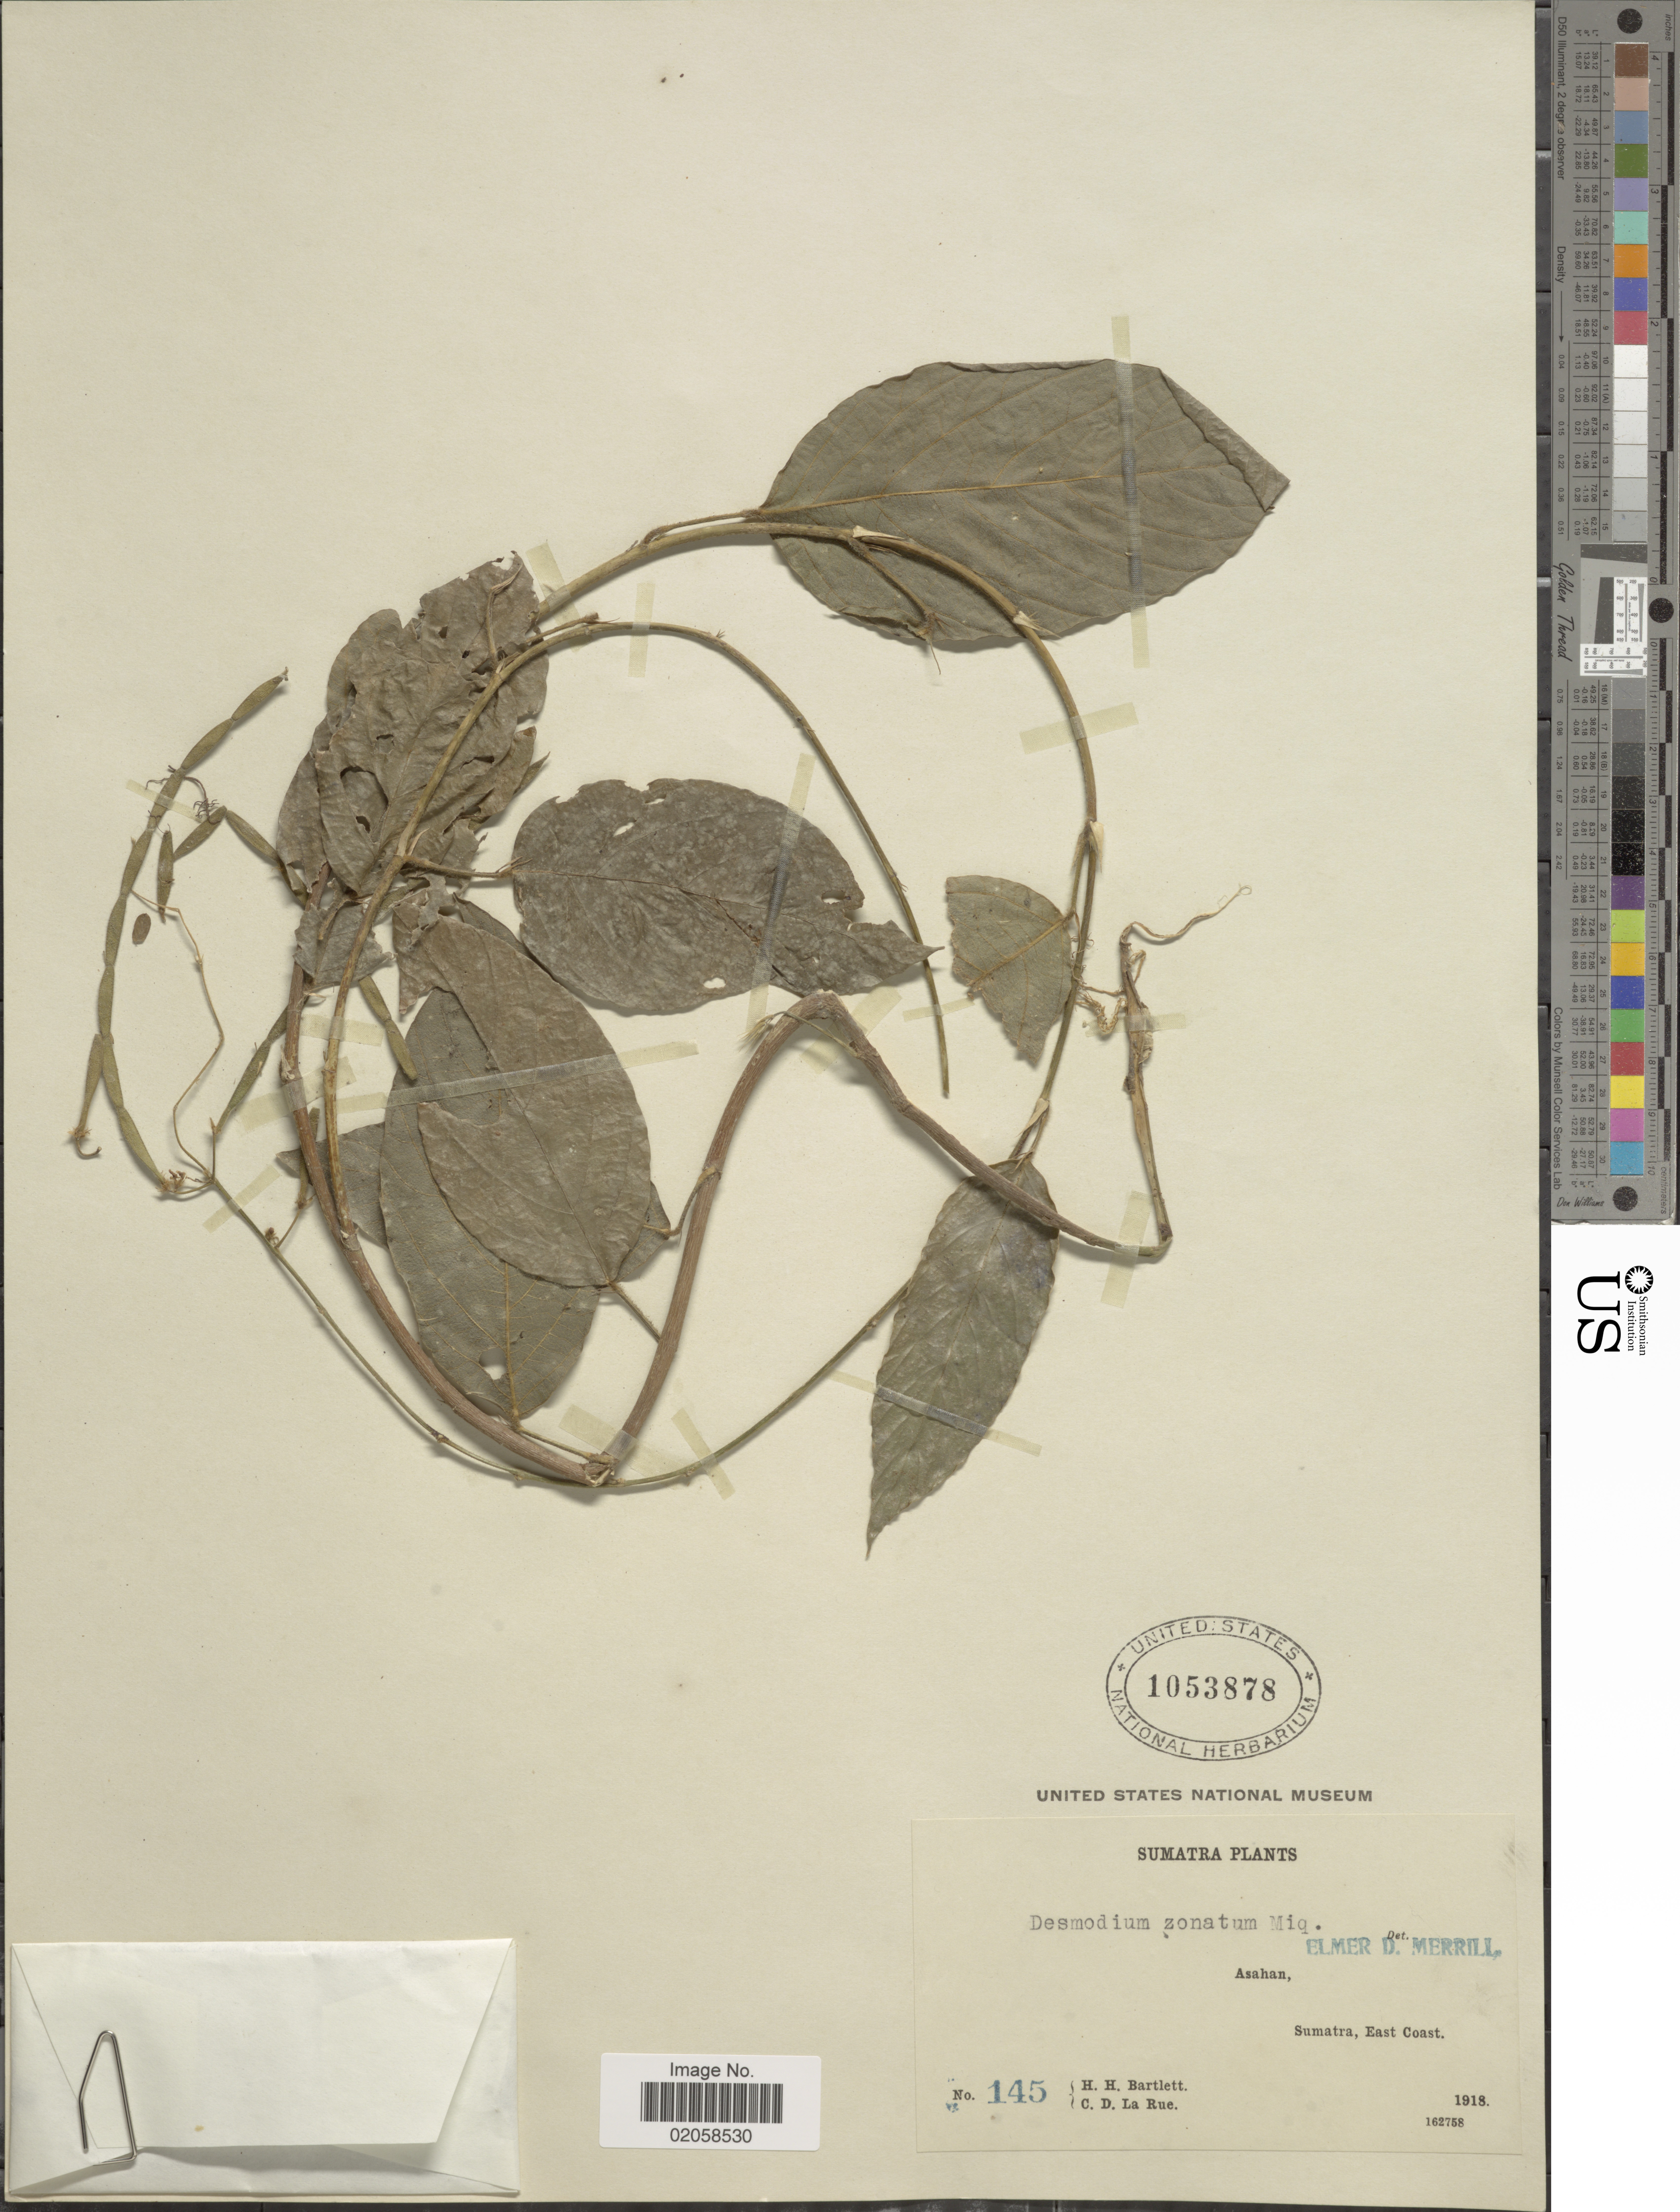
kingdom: Plantae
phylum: Tracheophyta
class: Magnoliopsida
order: Fabales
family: Fabaceae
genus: Sohmaea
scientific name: Sohmaea zonata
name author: (Miq.) H. Ohashi & K. Ohashi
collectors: H. H. Bartlett & C. La Rue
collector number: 145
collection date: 1918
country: Indonesia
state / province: Sumatra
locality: Asahan, East Coast.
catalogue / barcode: US 1053878